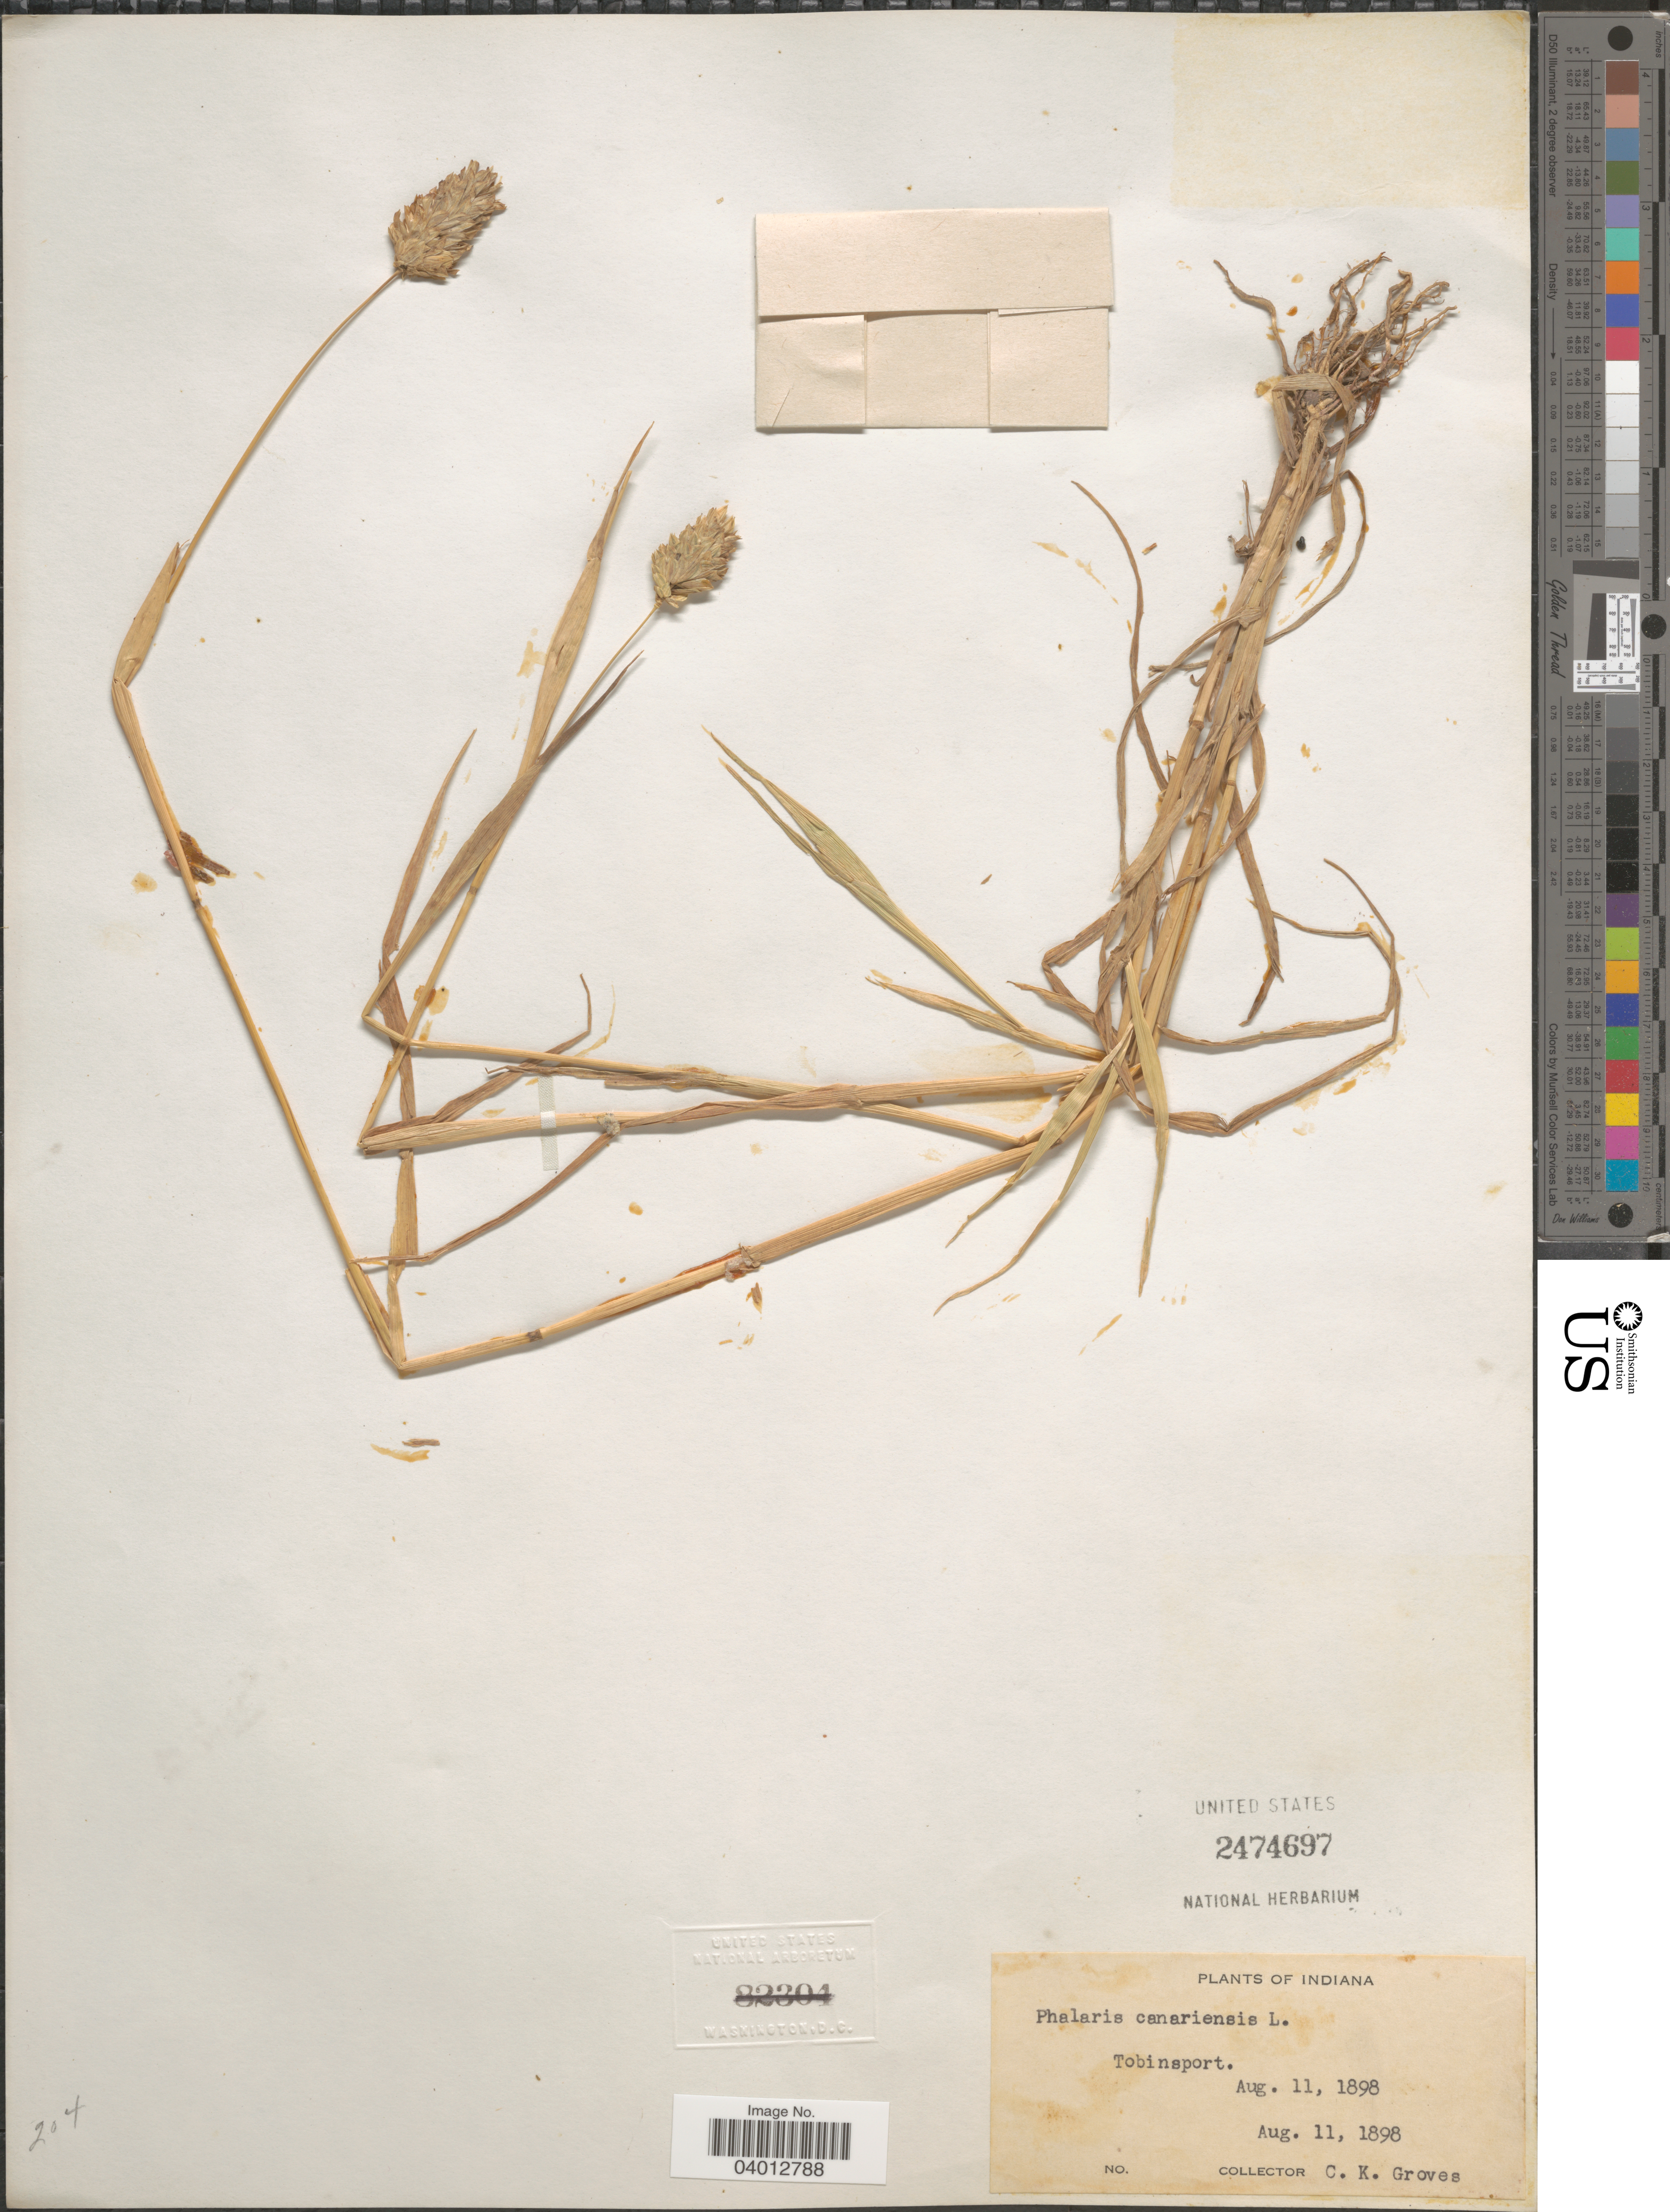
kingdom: Plantae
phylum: Tracheophyta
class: Liliopsida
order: Poales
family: Poaceae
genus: Phalaris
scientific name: Phalaris canariensis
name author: L.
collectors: C. Groves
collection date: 1898-08-11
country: United States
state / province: Indiana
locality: Tobinsport.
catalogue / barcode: US 2474697